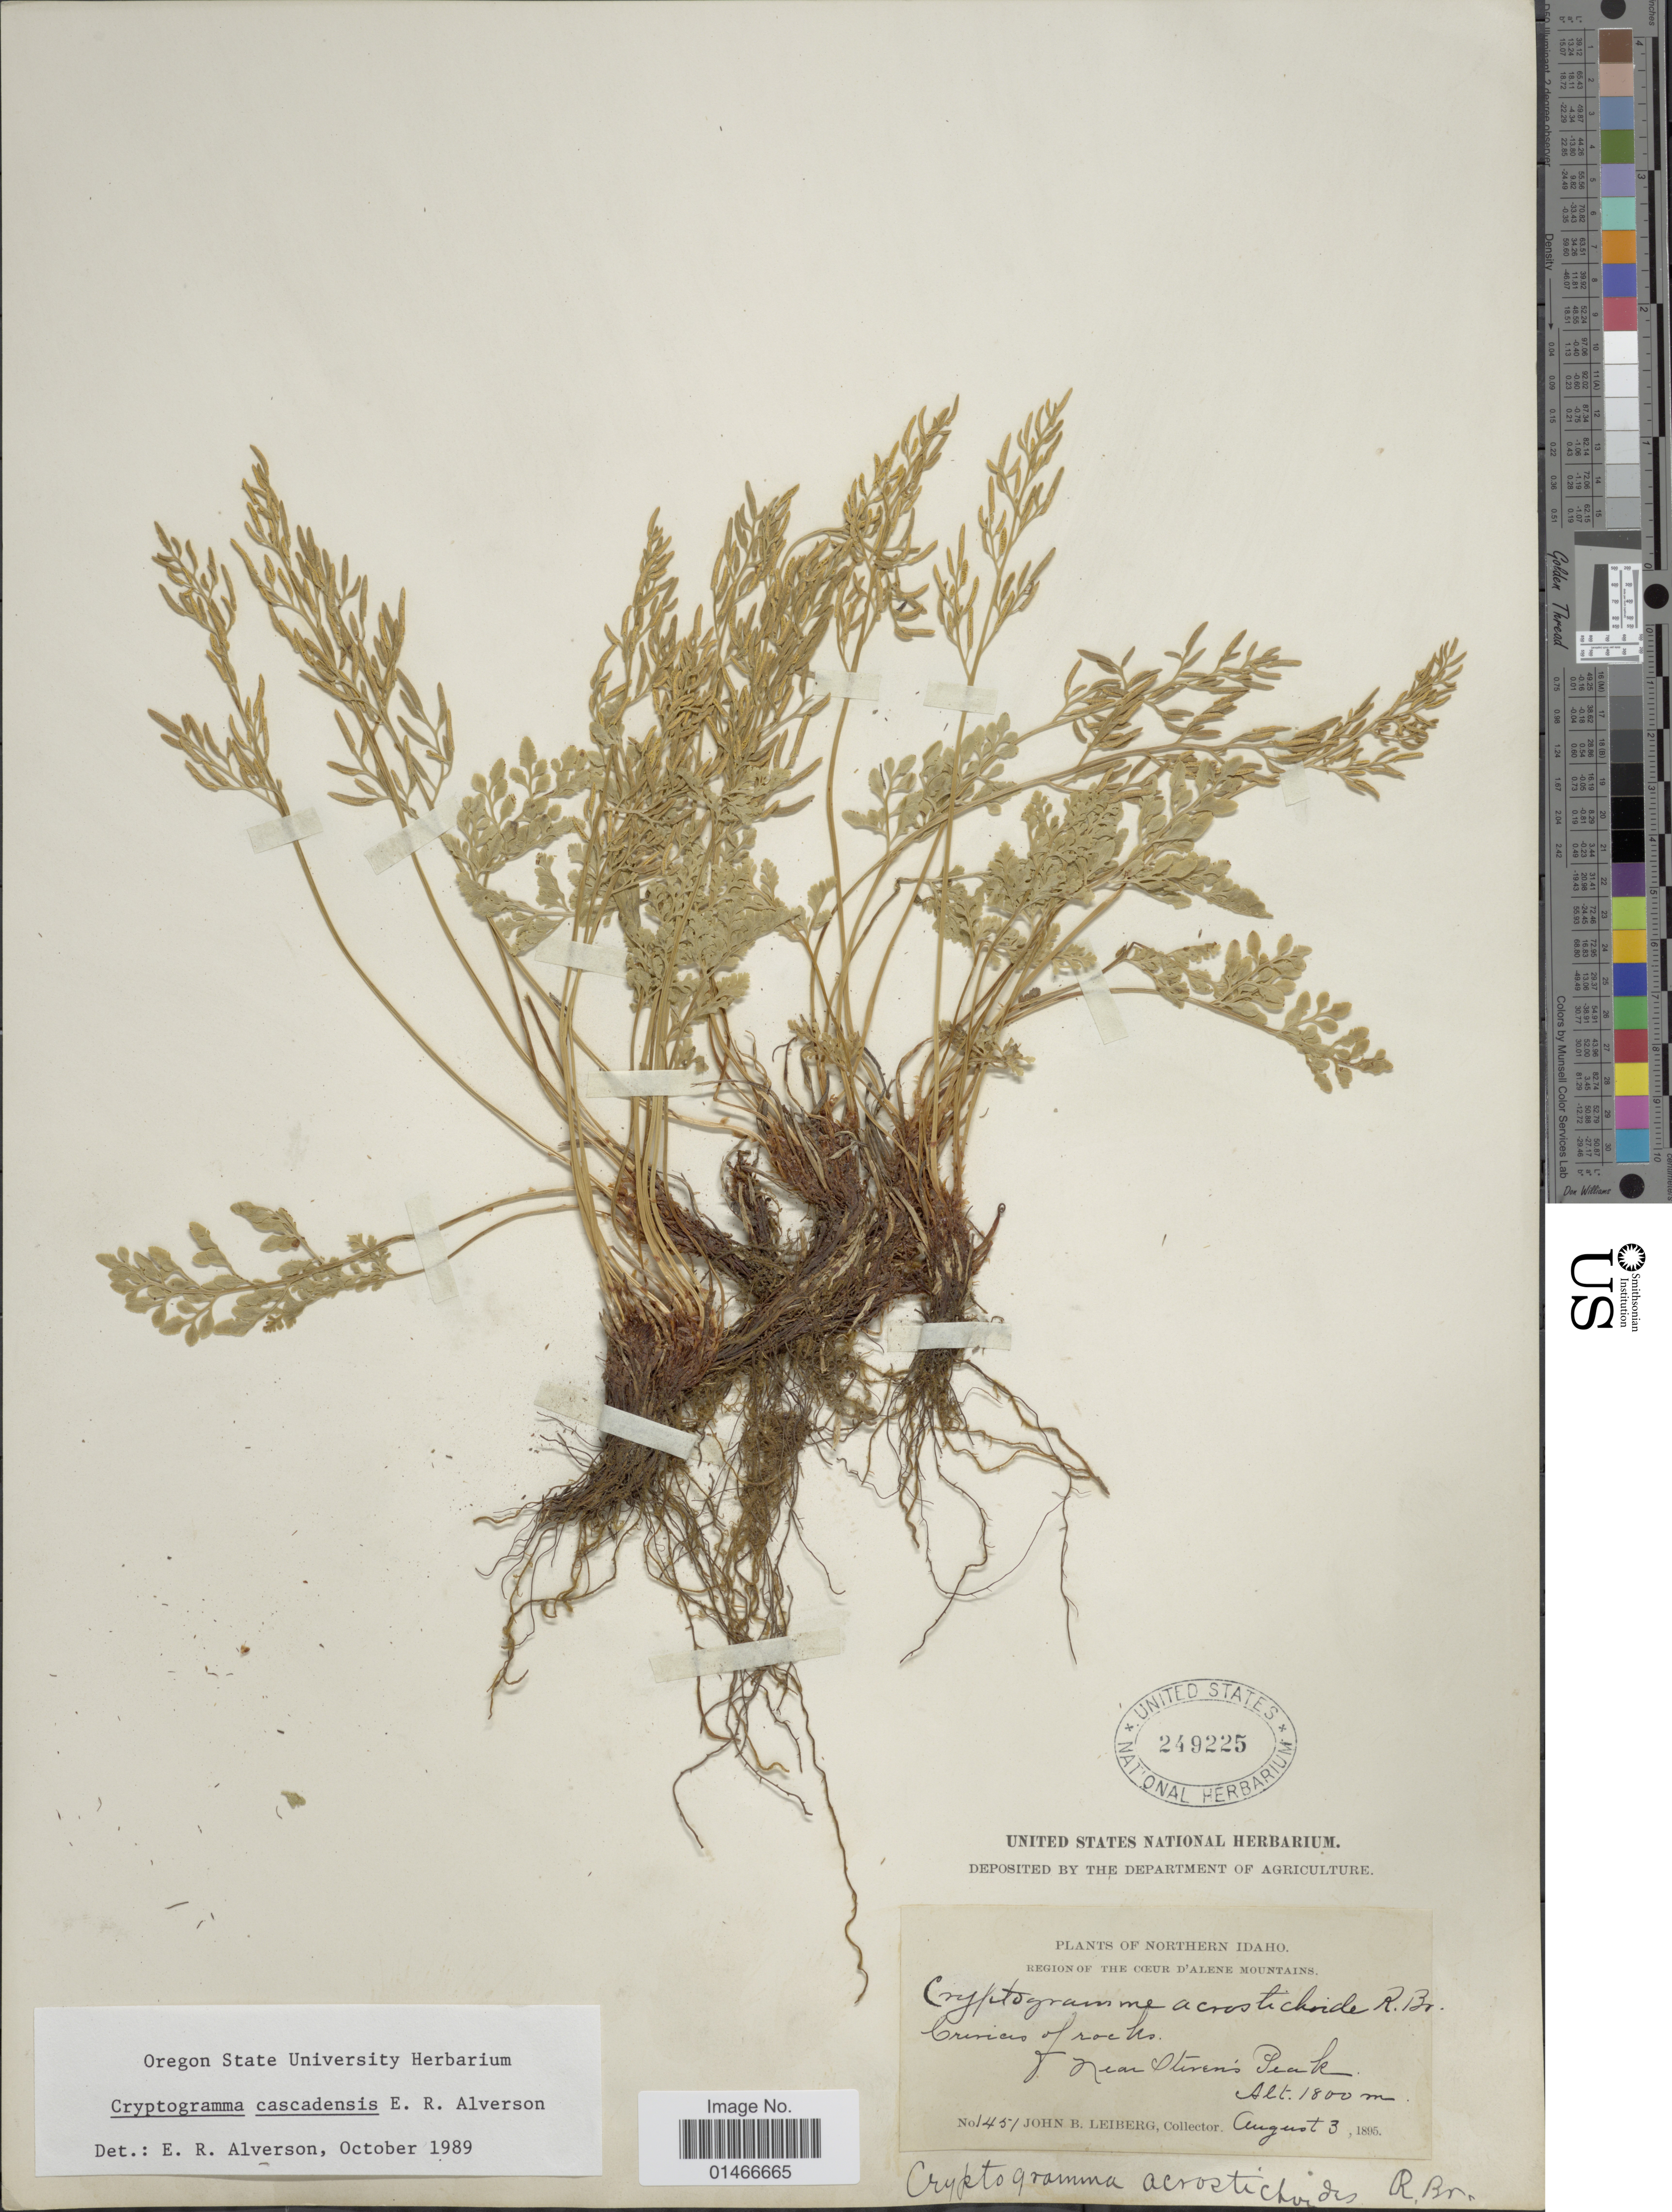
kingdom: Plantae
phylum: Tracheophyta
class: Polypodiopsida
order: Polypodiales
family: Pteridaceae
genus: Cryptogramma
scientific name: Cryptogramma cascadensis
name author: Alverson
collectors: J. B. Leiberg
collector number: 1451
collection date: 1895-08-03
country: United States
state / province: Idaho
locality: Northern Idaho, Region of the Coeur d'Alene Mountains. Near Steven's Peak.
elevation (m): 1800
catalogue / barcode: US 249225